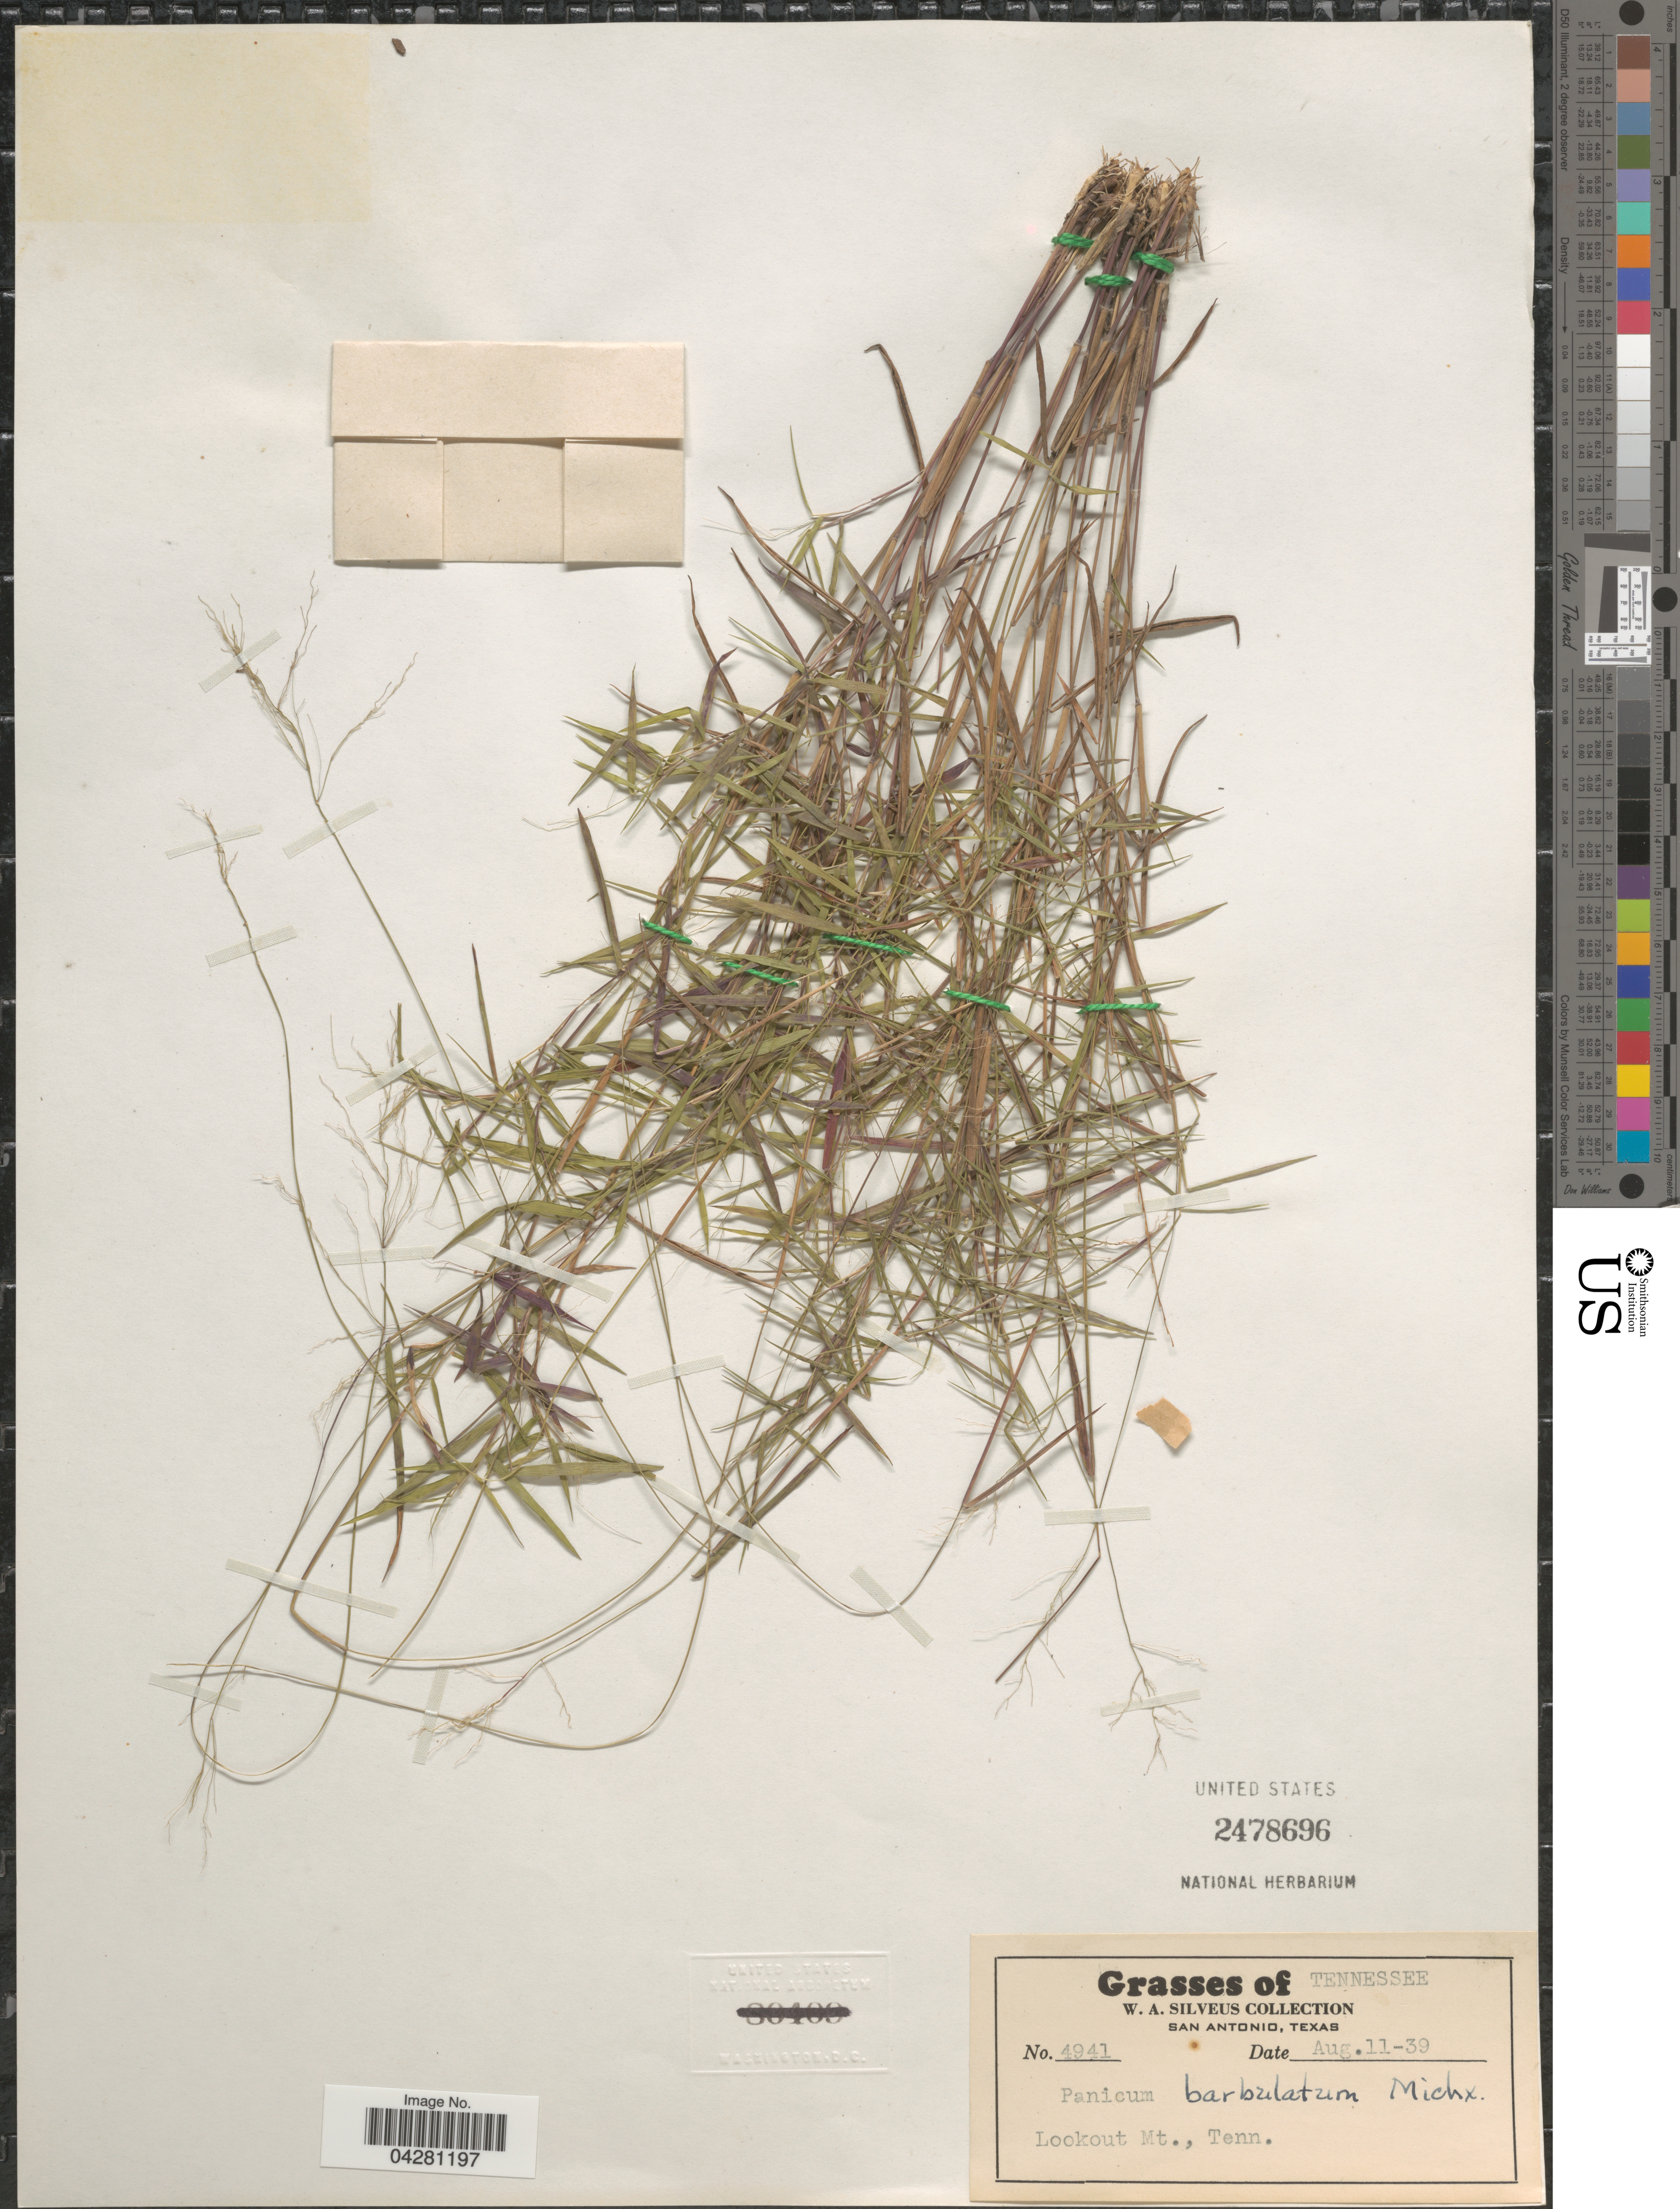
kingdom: Plantae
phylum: Tracheophyta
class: Liliopsida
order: Poales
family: Poaceae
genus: Dichanthelium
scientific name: Dichanthelium dichotomum var. dichotomum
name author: (L.) Gould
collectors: W. Silveus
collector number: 4941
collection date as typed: Transcribed d/m/y: 11/8/39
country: United States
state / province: Tennessee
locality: Lookout Mt.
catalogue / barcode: US 2478696